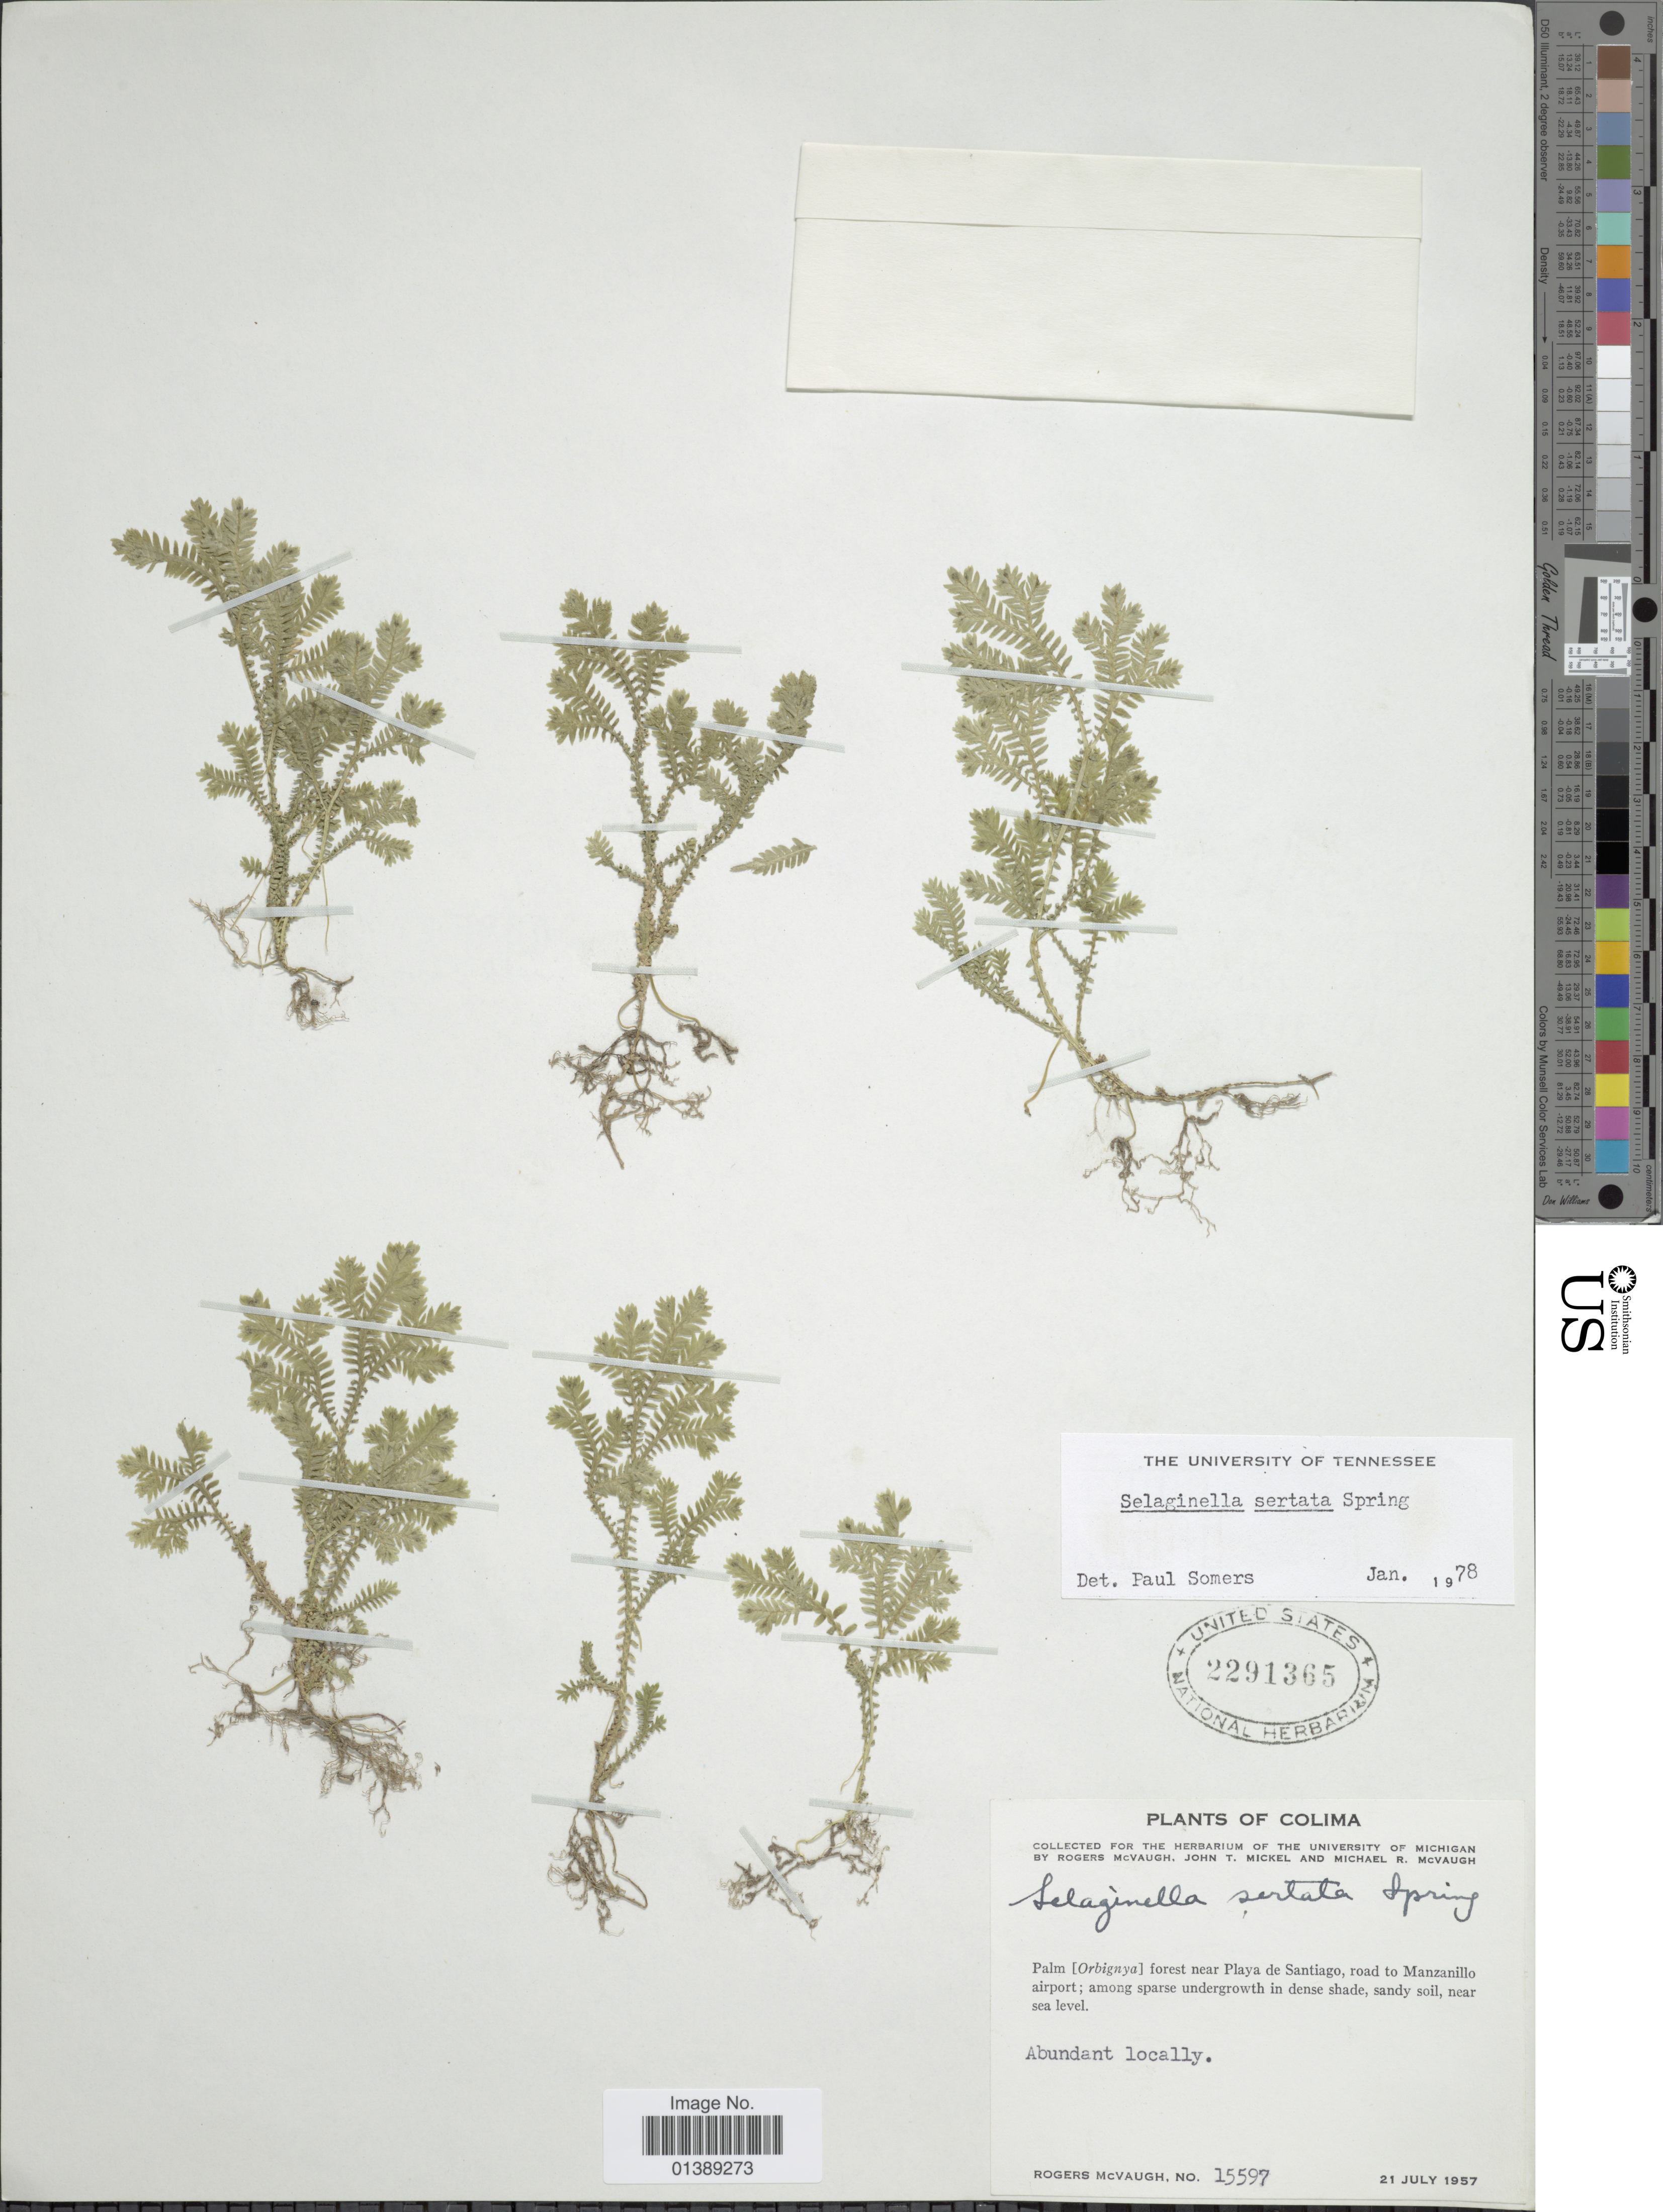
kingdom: Plantae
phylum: Tracheophyta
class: Lycopodiopsida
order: Selaginellales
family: Selaginellaceae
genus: Selaginella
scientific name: Selaginella sertata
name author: Spring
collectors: R. McVaugh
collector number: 15597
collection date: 1957-07-21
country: Mexico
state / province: Colima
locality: Palm [Orbignya] forest near Playa de Santiago, road to Manzanillo airport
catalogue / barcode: US 2291365